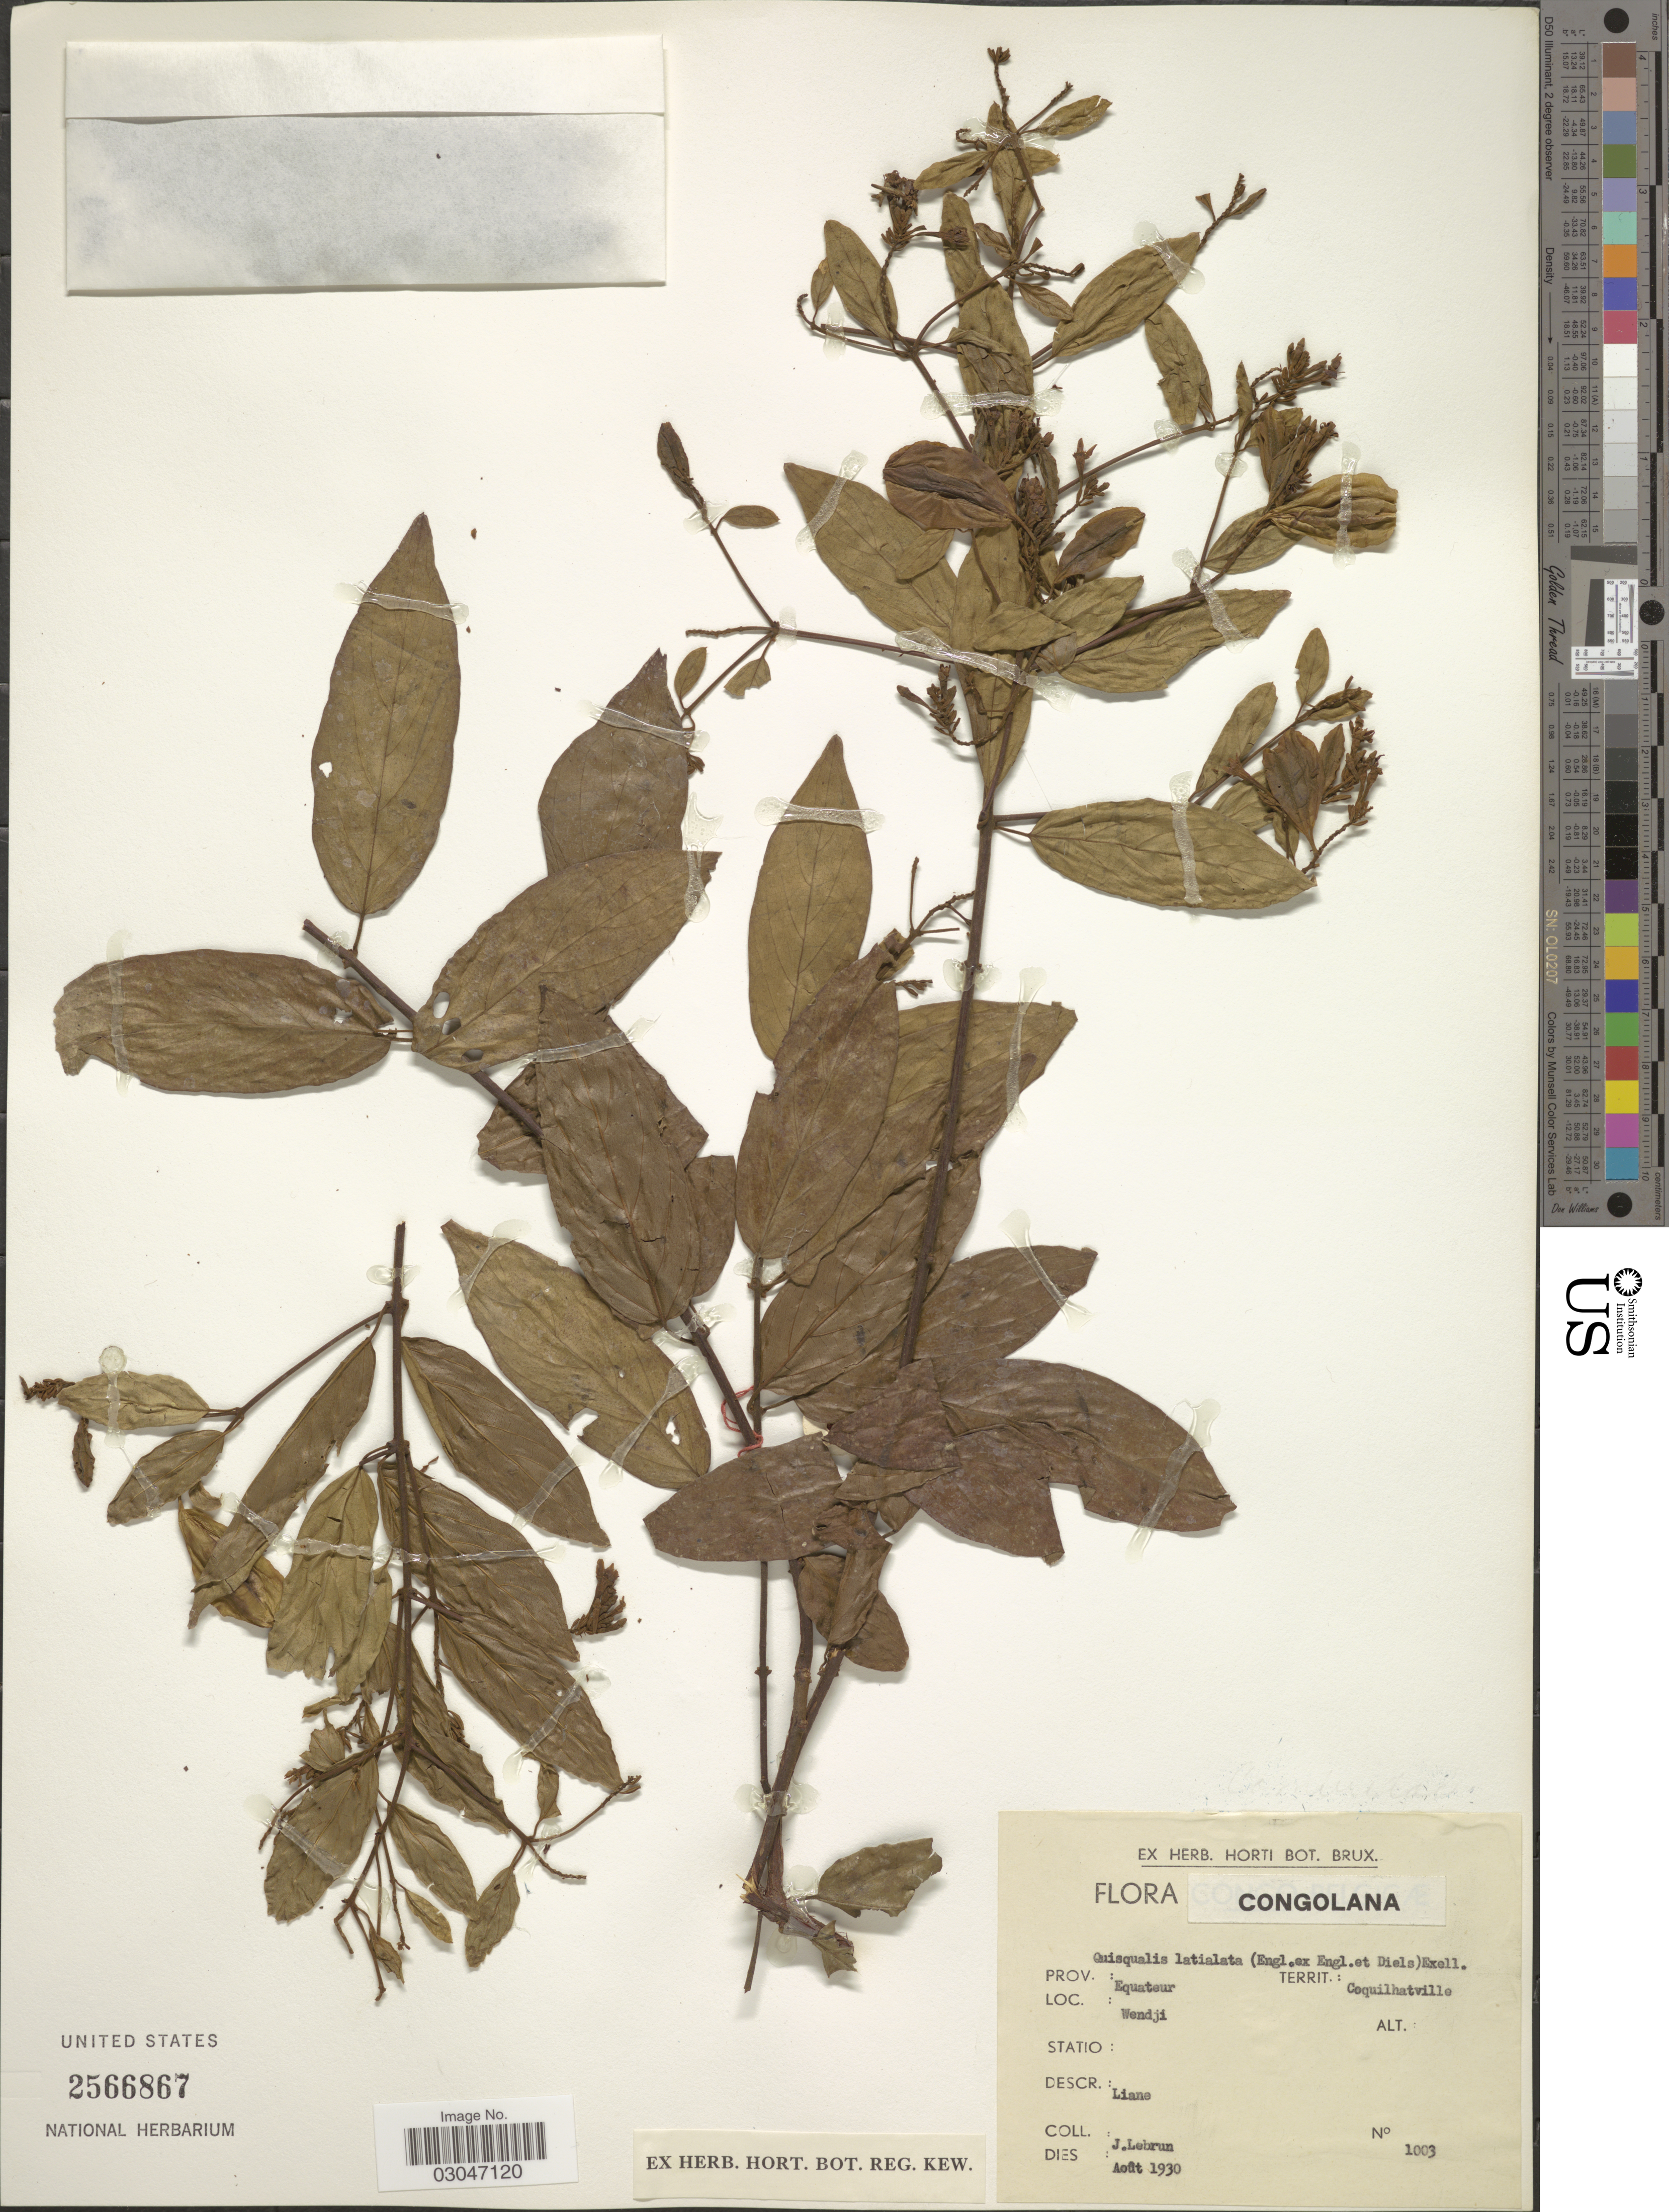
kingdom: Plantae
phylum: Tracheophyta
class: Magnoliopsida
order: Myrtales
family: Combretaceae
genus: Combretum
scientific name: Combretum latialatum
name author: Engl.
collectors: J. A. Lebrun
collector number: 1003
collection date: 1930-08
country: Congo, Democratic Republic of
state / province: Equateur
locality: Prov.: Equateur, Territ.: Coquilhatville, Wendji.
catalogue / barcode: US 2566867